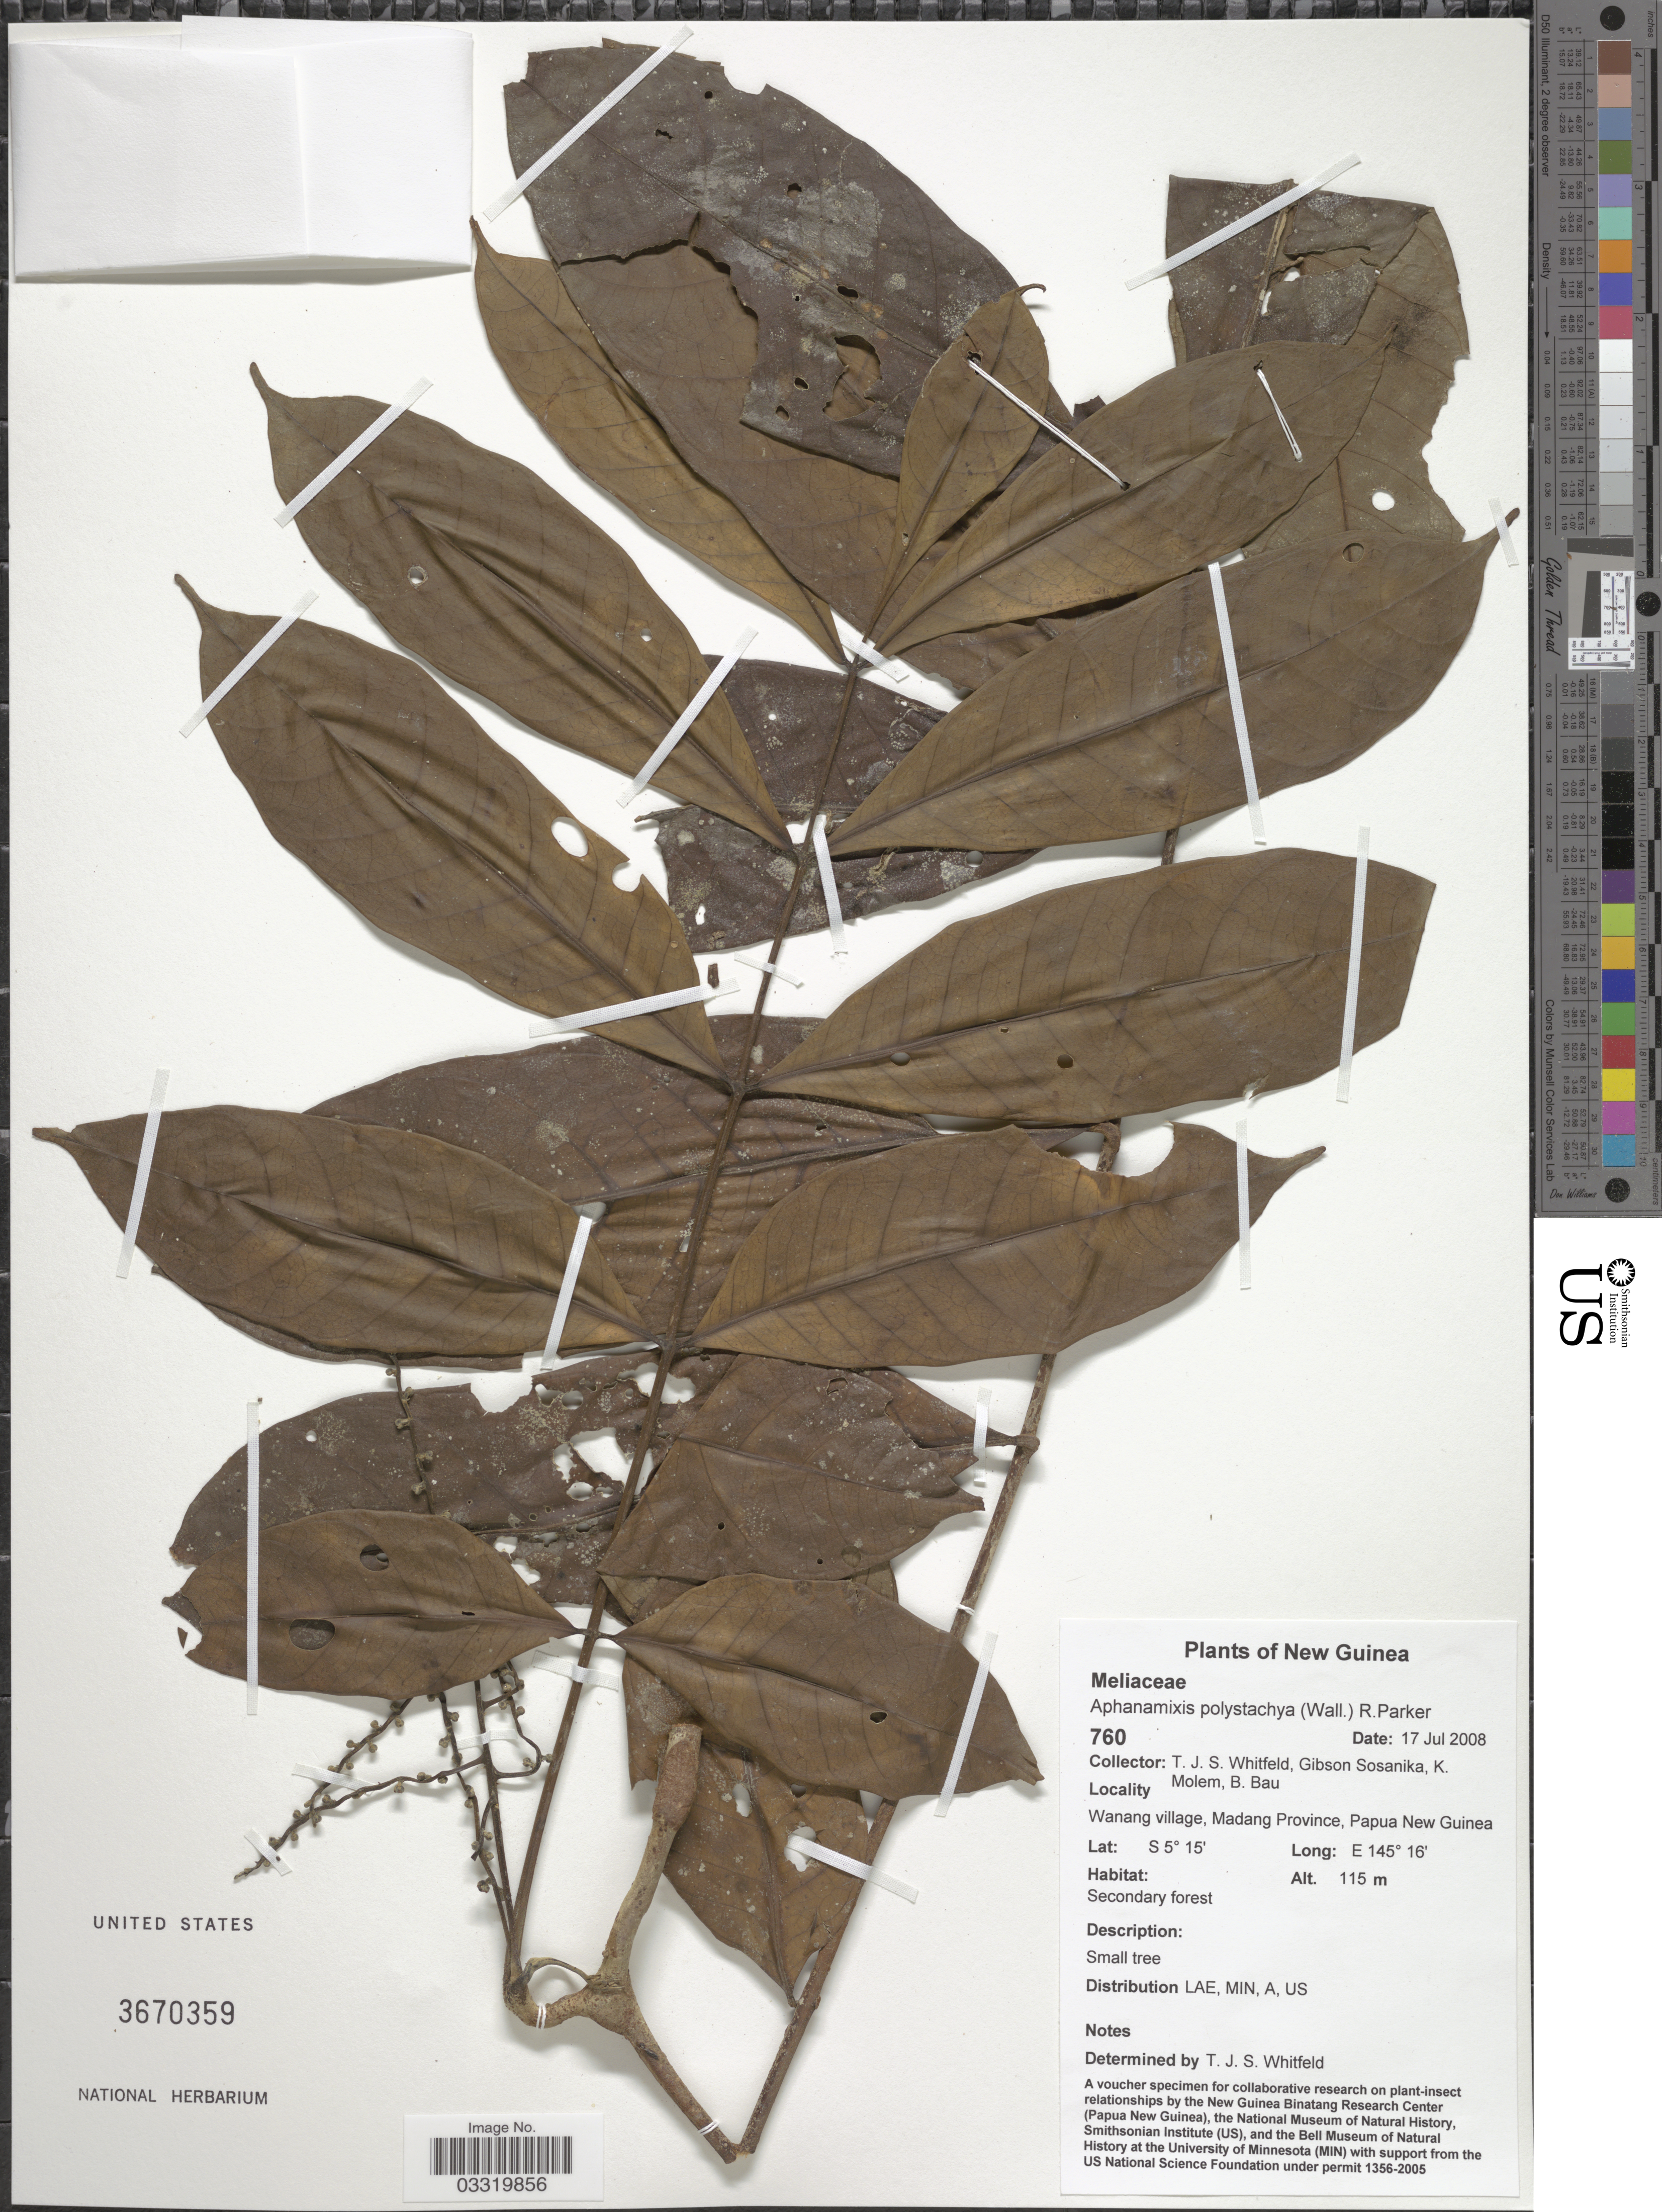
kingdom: Plantae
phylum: Tracheophyta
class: Magnoliopsida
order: Sapindales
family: Meliaceae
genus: Aphanamixis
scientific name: Aphanamixis polystachya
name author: (Wall.) R. Parker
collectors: T. Whitfeld, G. Sosanika, K. Molem & B. Bau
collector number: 760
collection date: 2008-07-17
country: Papua New Guinea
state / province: Madang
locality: New Guinea, Wanang village.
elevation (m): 115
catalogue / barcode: US 3670359